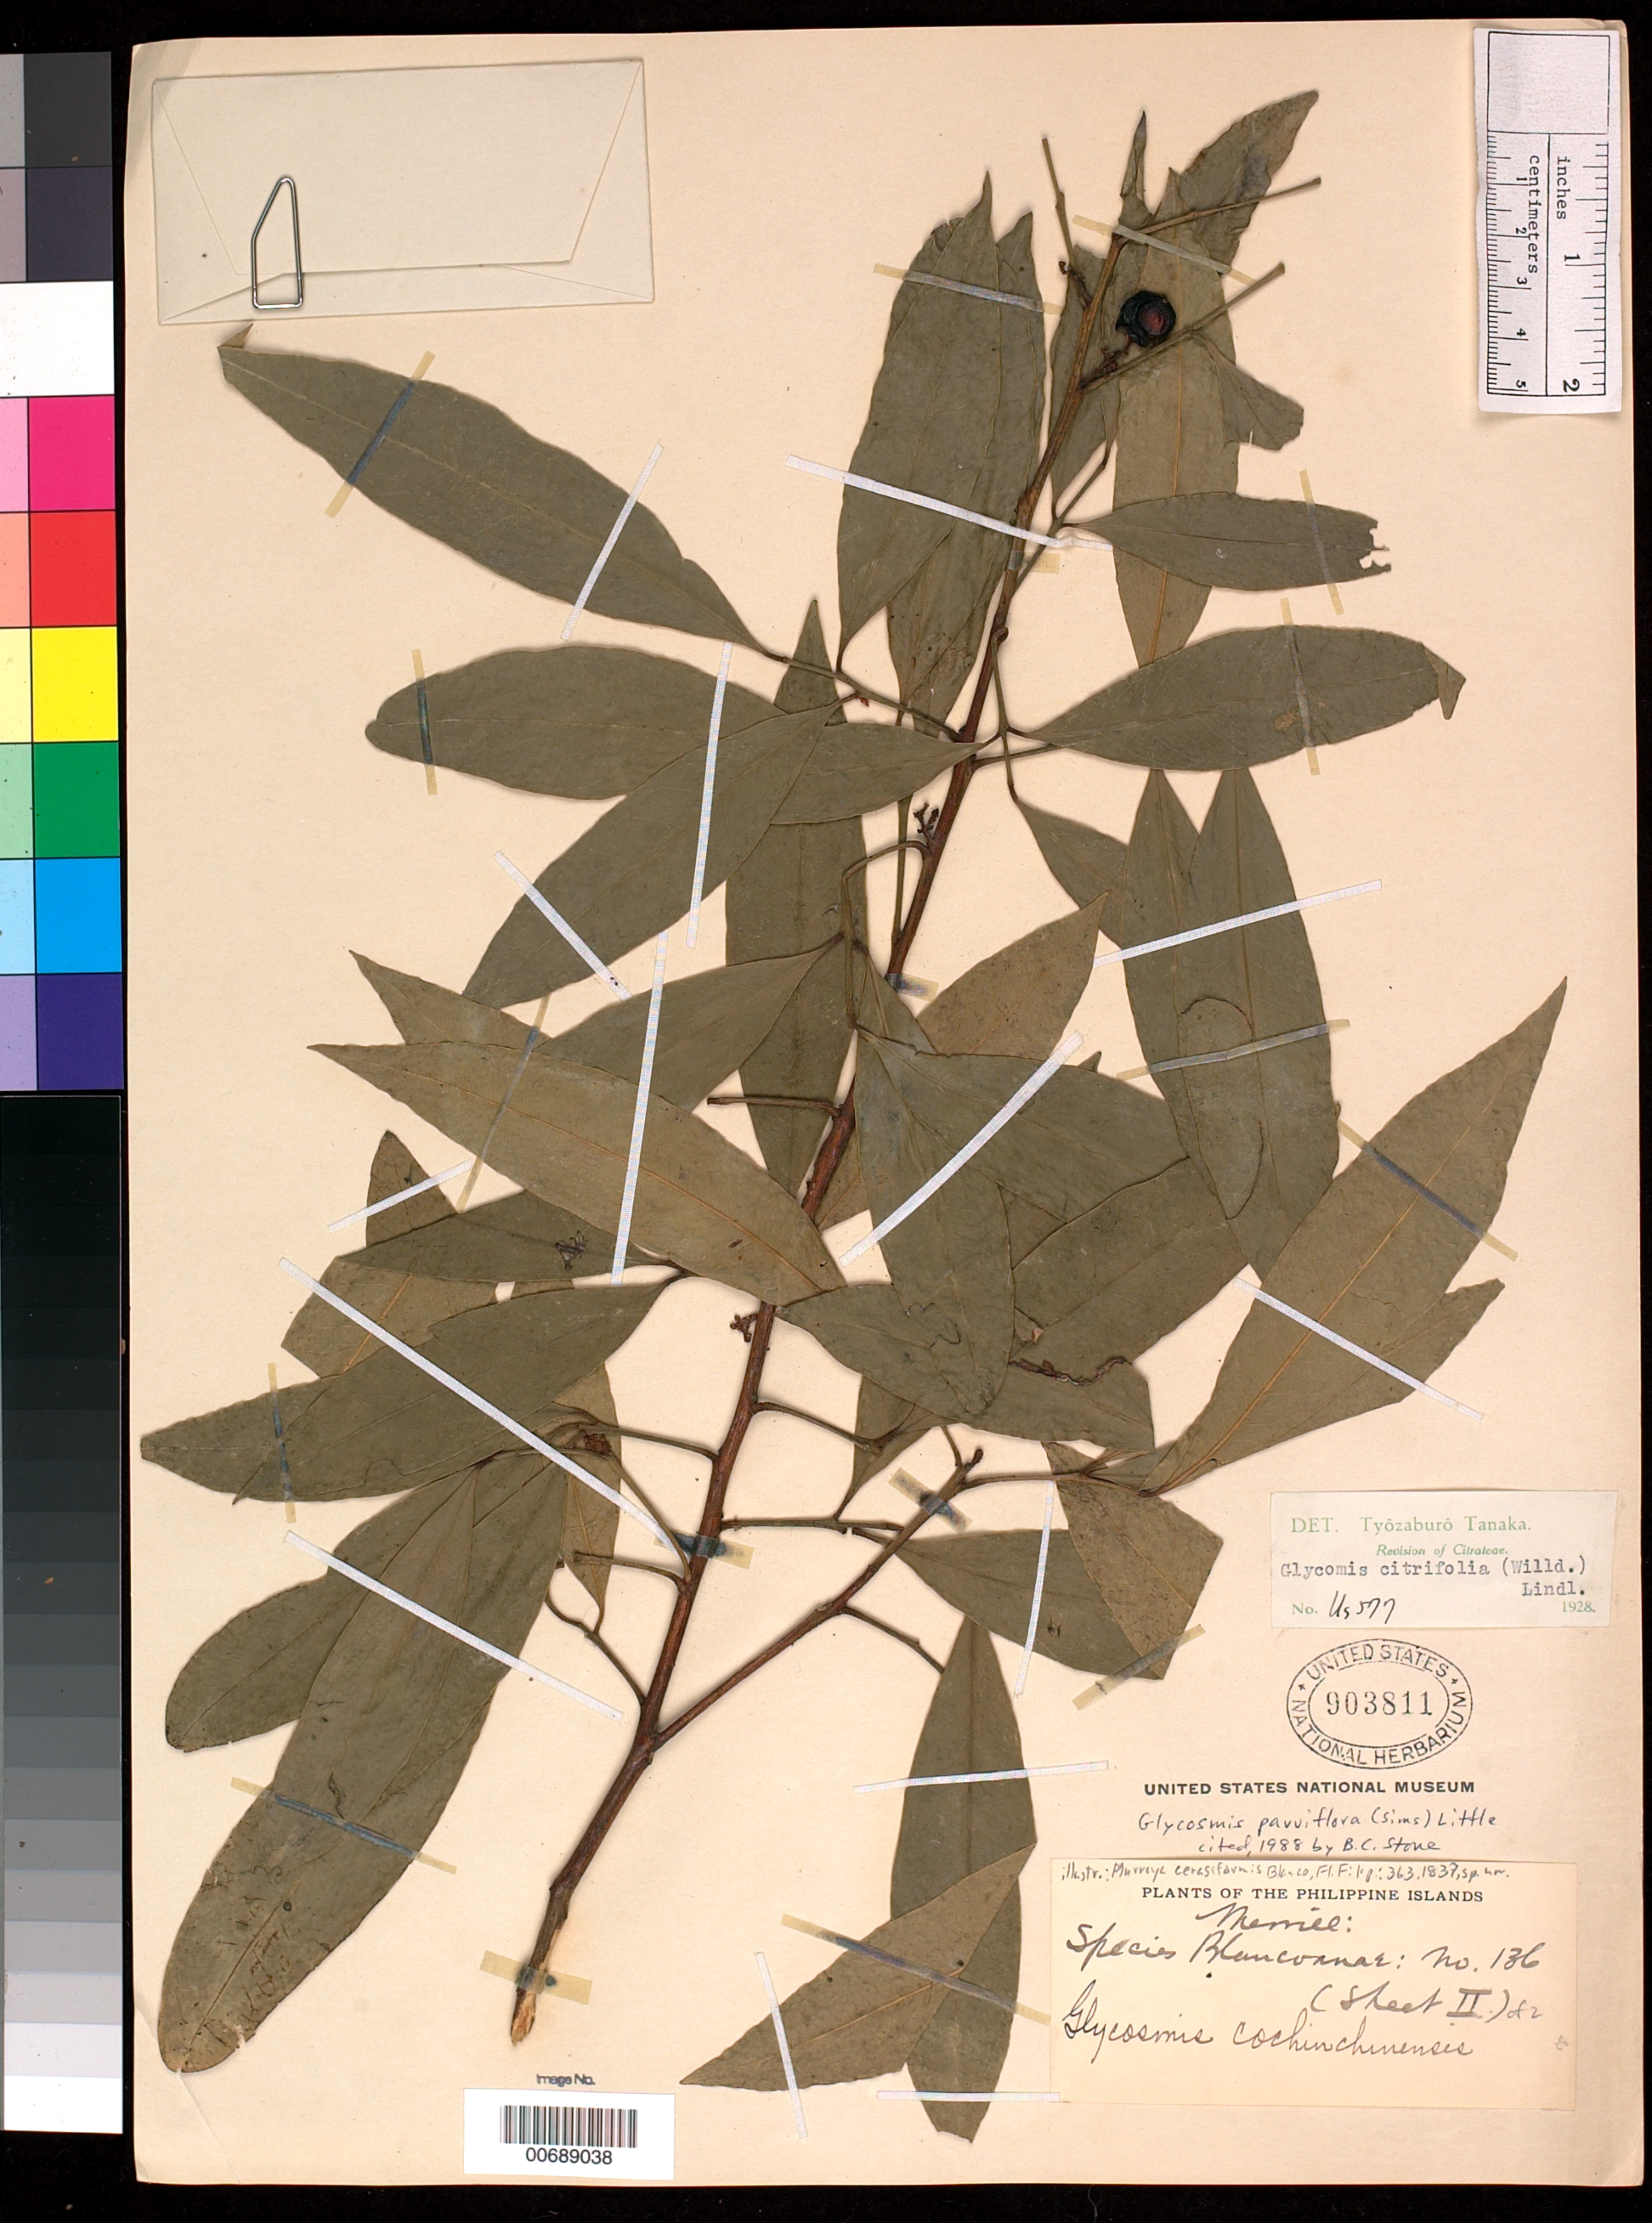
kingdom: Plantae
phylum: Tracheophyta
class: Magnoliopsida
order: Sapindales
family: Rutaceae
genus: Glycosmis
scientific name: Glycosmis parviflora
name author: (Sims) Little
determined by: Goldman, D. H.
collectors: E. D. Merrill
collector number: Sp. Blancoan. 0136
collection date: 1914-10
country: Philippines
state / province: National Capital Region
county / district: Manila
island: Luzon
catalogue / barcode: US 903811